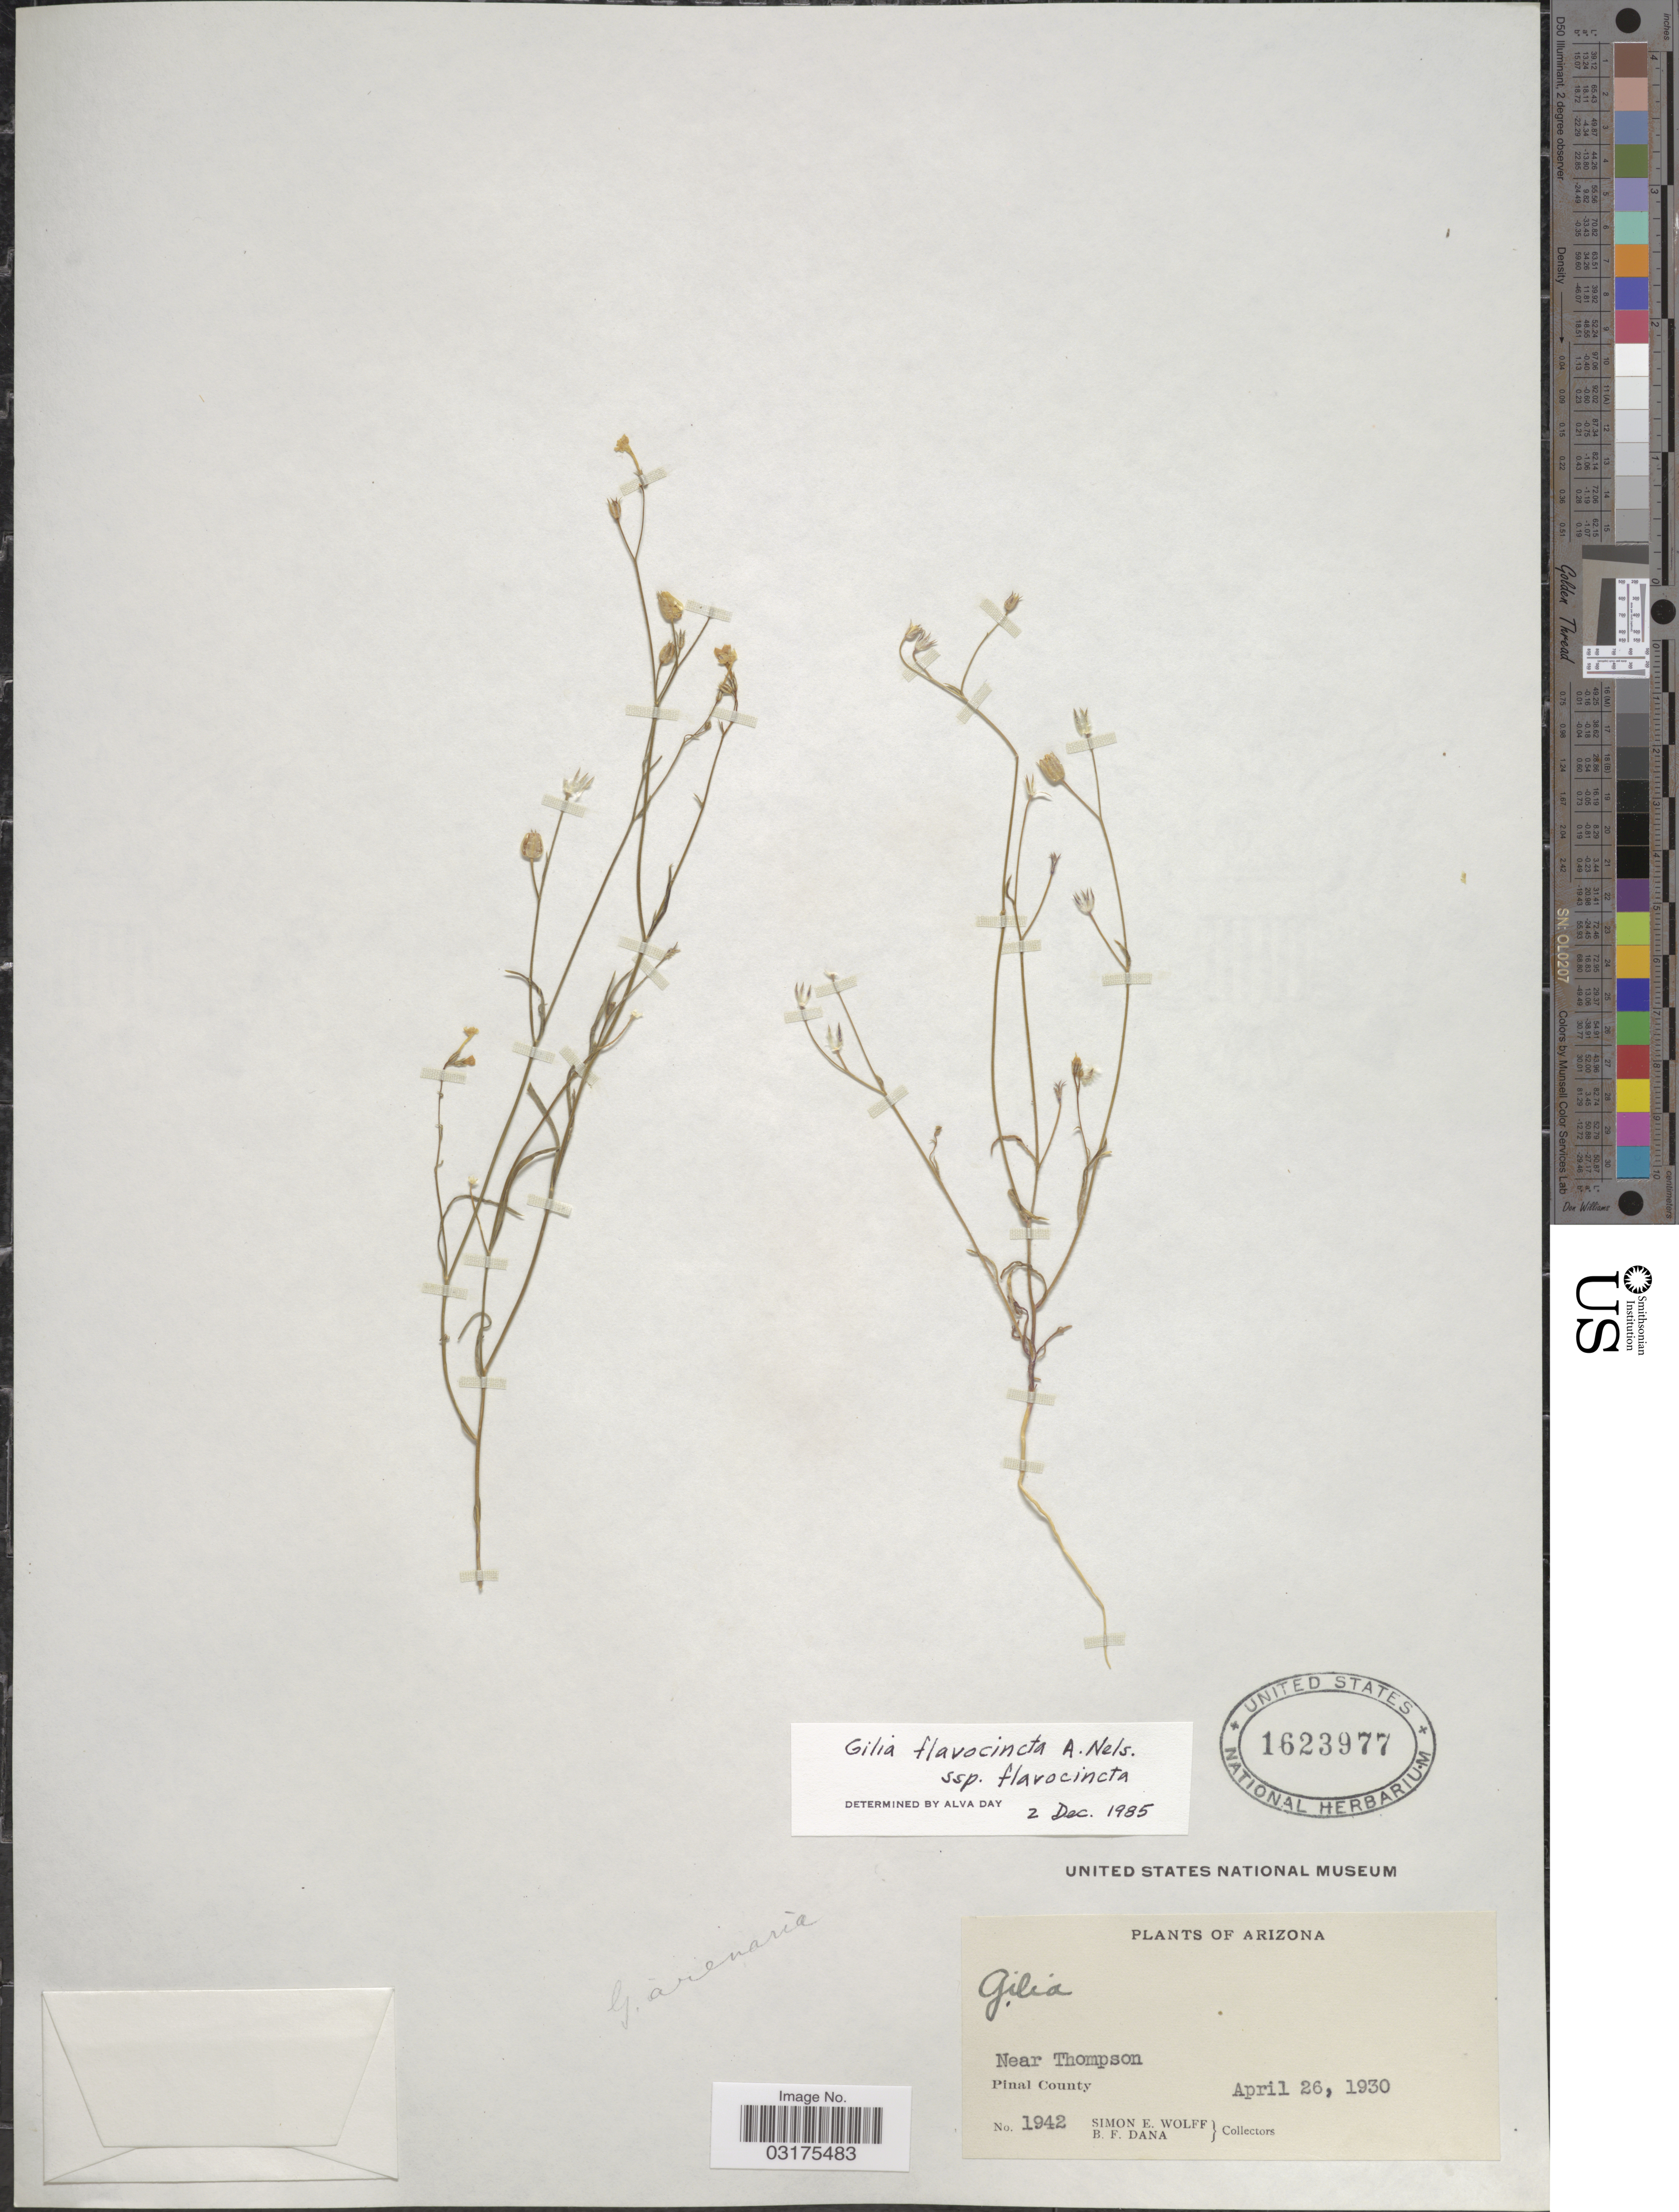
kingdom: Plantae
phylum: Tracheophyta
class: Magnoliopsida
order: Ericales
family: Polemoniaceae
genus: Gilia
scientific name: Gilia flavocincta subsp. flavocincta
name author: A. Nelson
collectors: S. E. Wolff & B. Dana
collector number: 1942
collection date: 1930-04-26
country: United States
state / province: Arizona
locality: Near Thompson, Pinal County.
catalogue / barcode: US 1623977